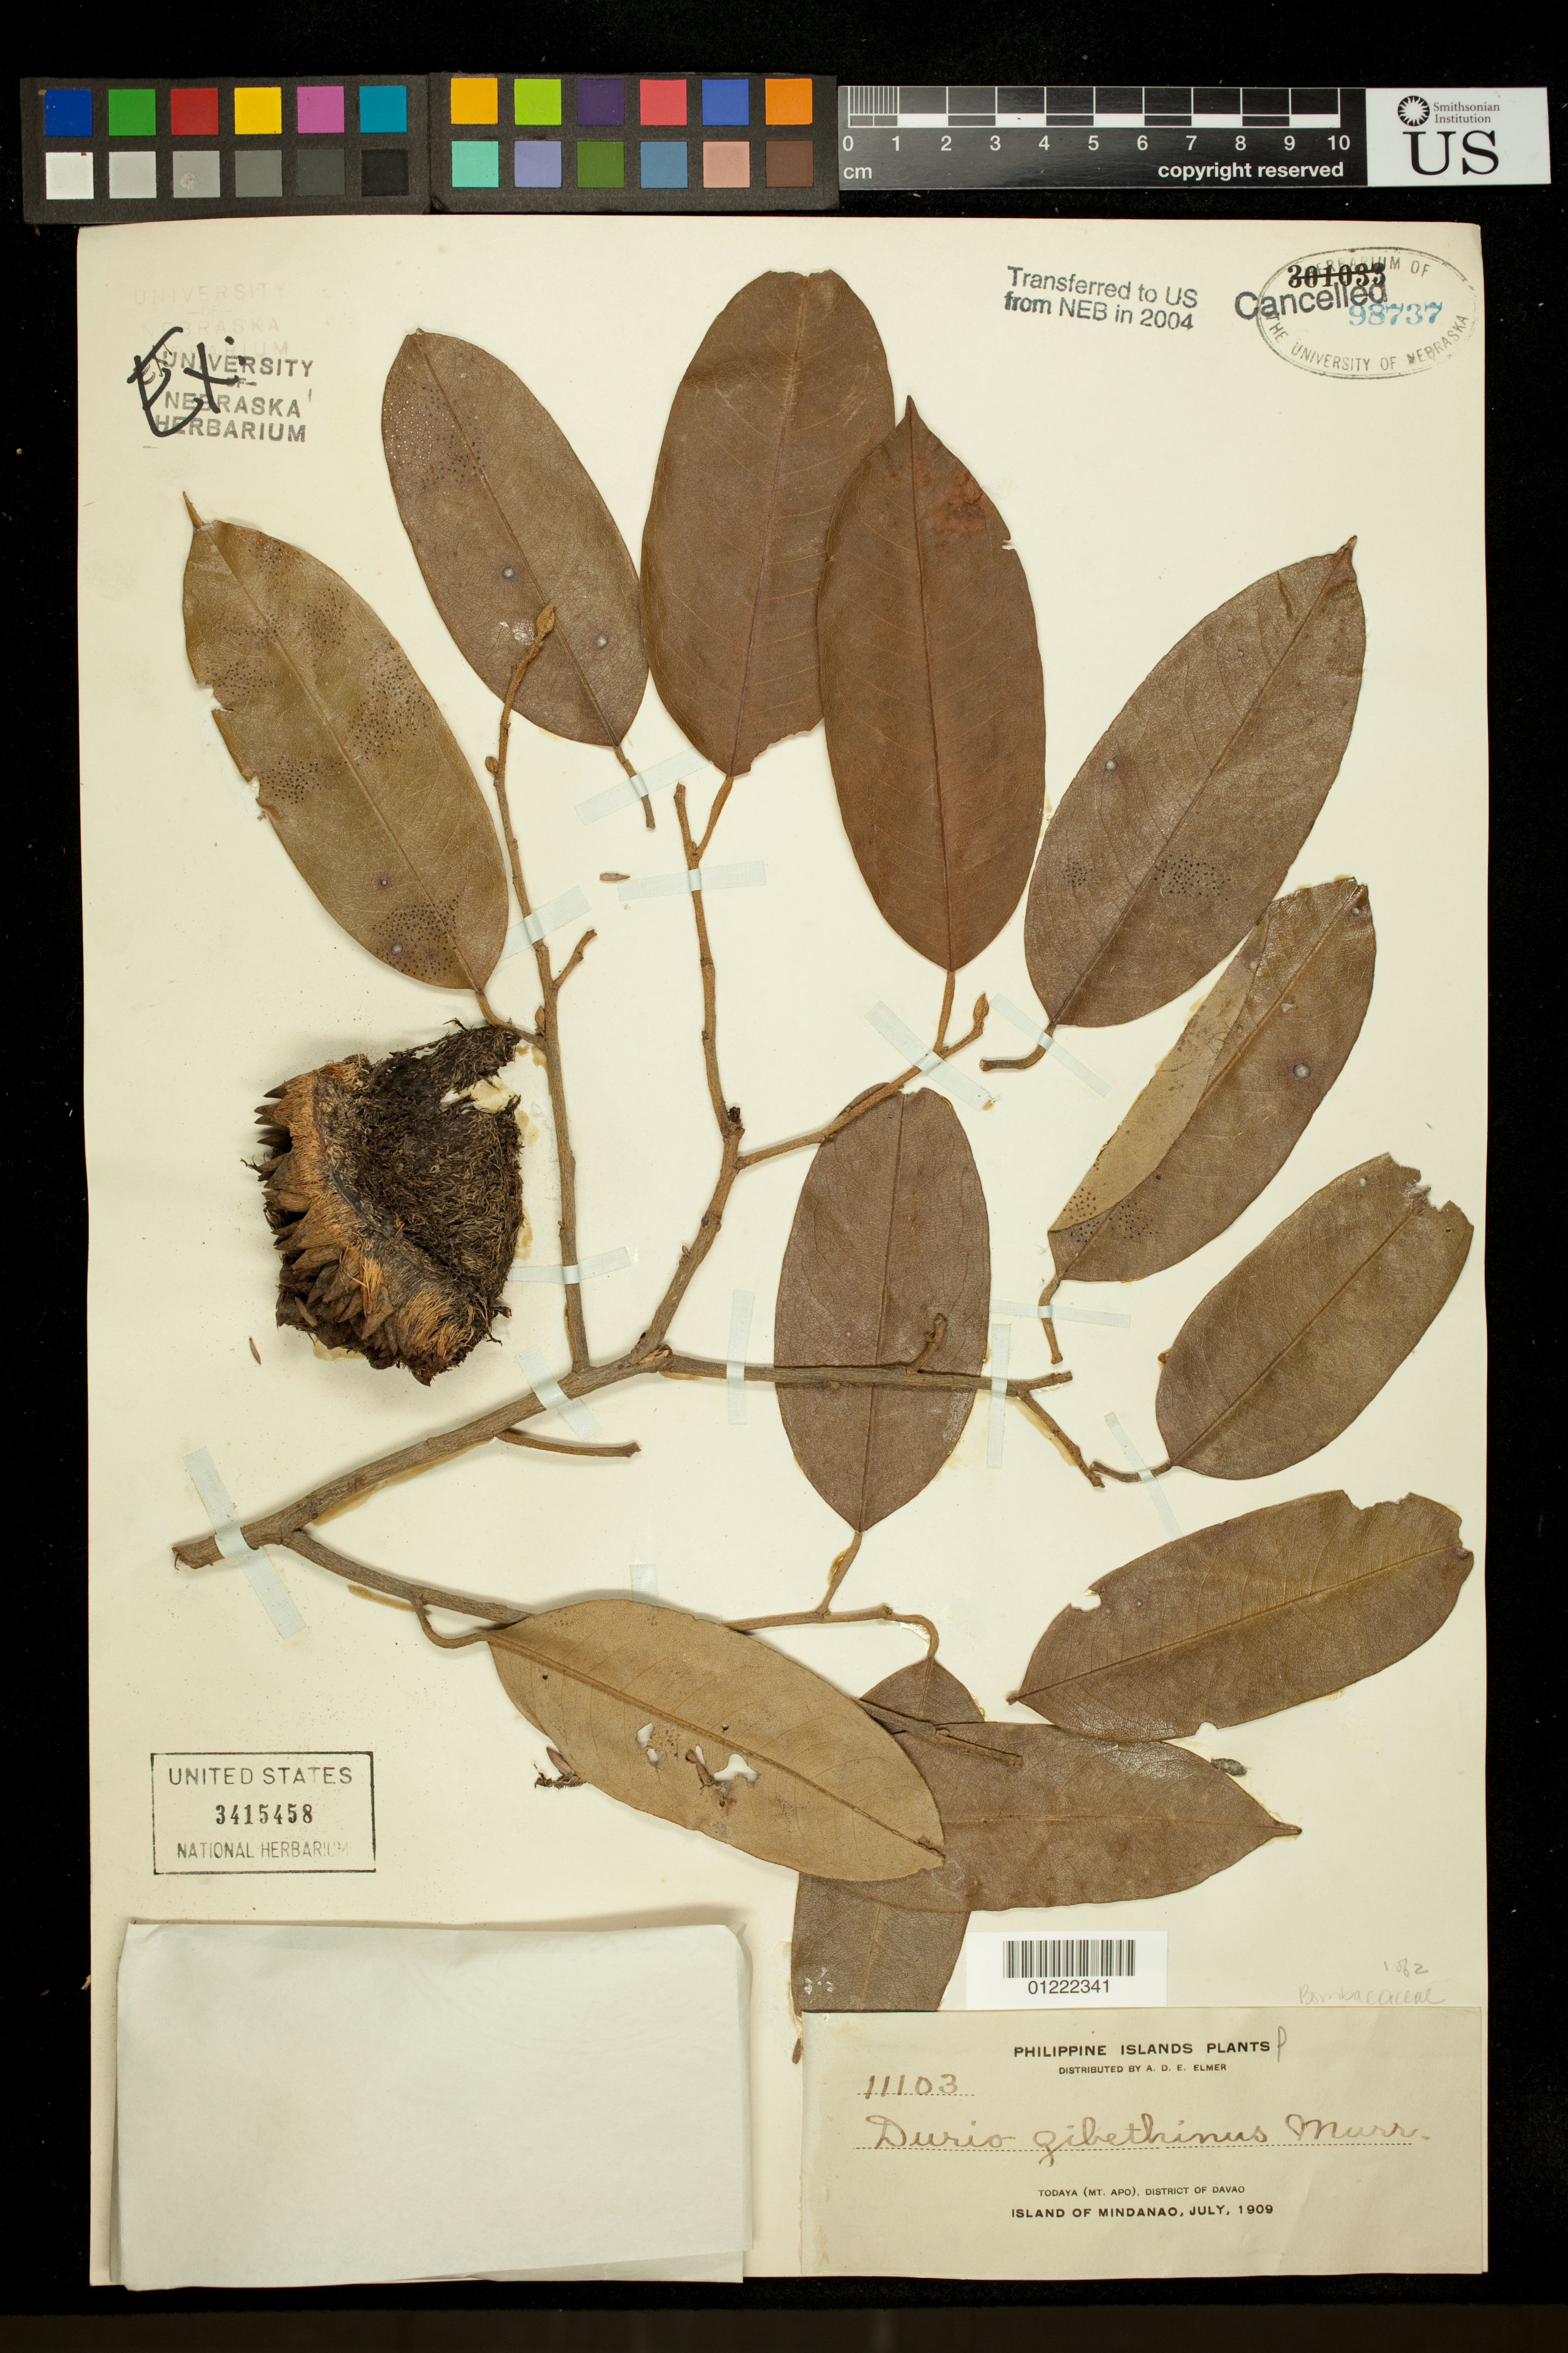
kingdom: Plantae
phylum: Tracheophyta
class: Magnoliopsida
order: Malvales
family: Malvaceae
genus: Durio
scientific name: Durio zibethinus Moon, nom. illeg.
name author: Moon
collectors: A. D. E. Elmer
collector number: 11103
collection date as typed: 1909-07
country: Philippines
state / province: Davao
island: Mindanao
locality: Todaya (Mt. Apo), District of Davao. Island of Mindanao.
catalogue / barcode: US 3415458